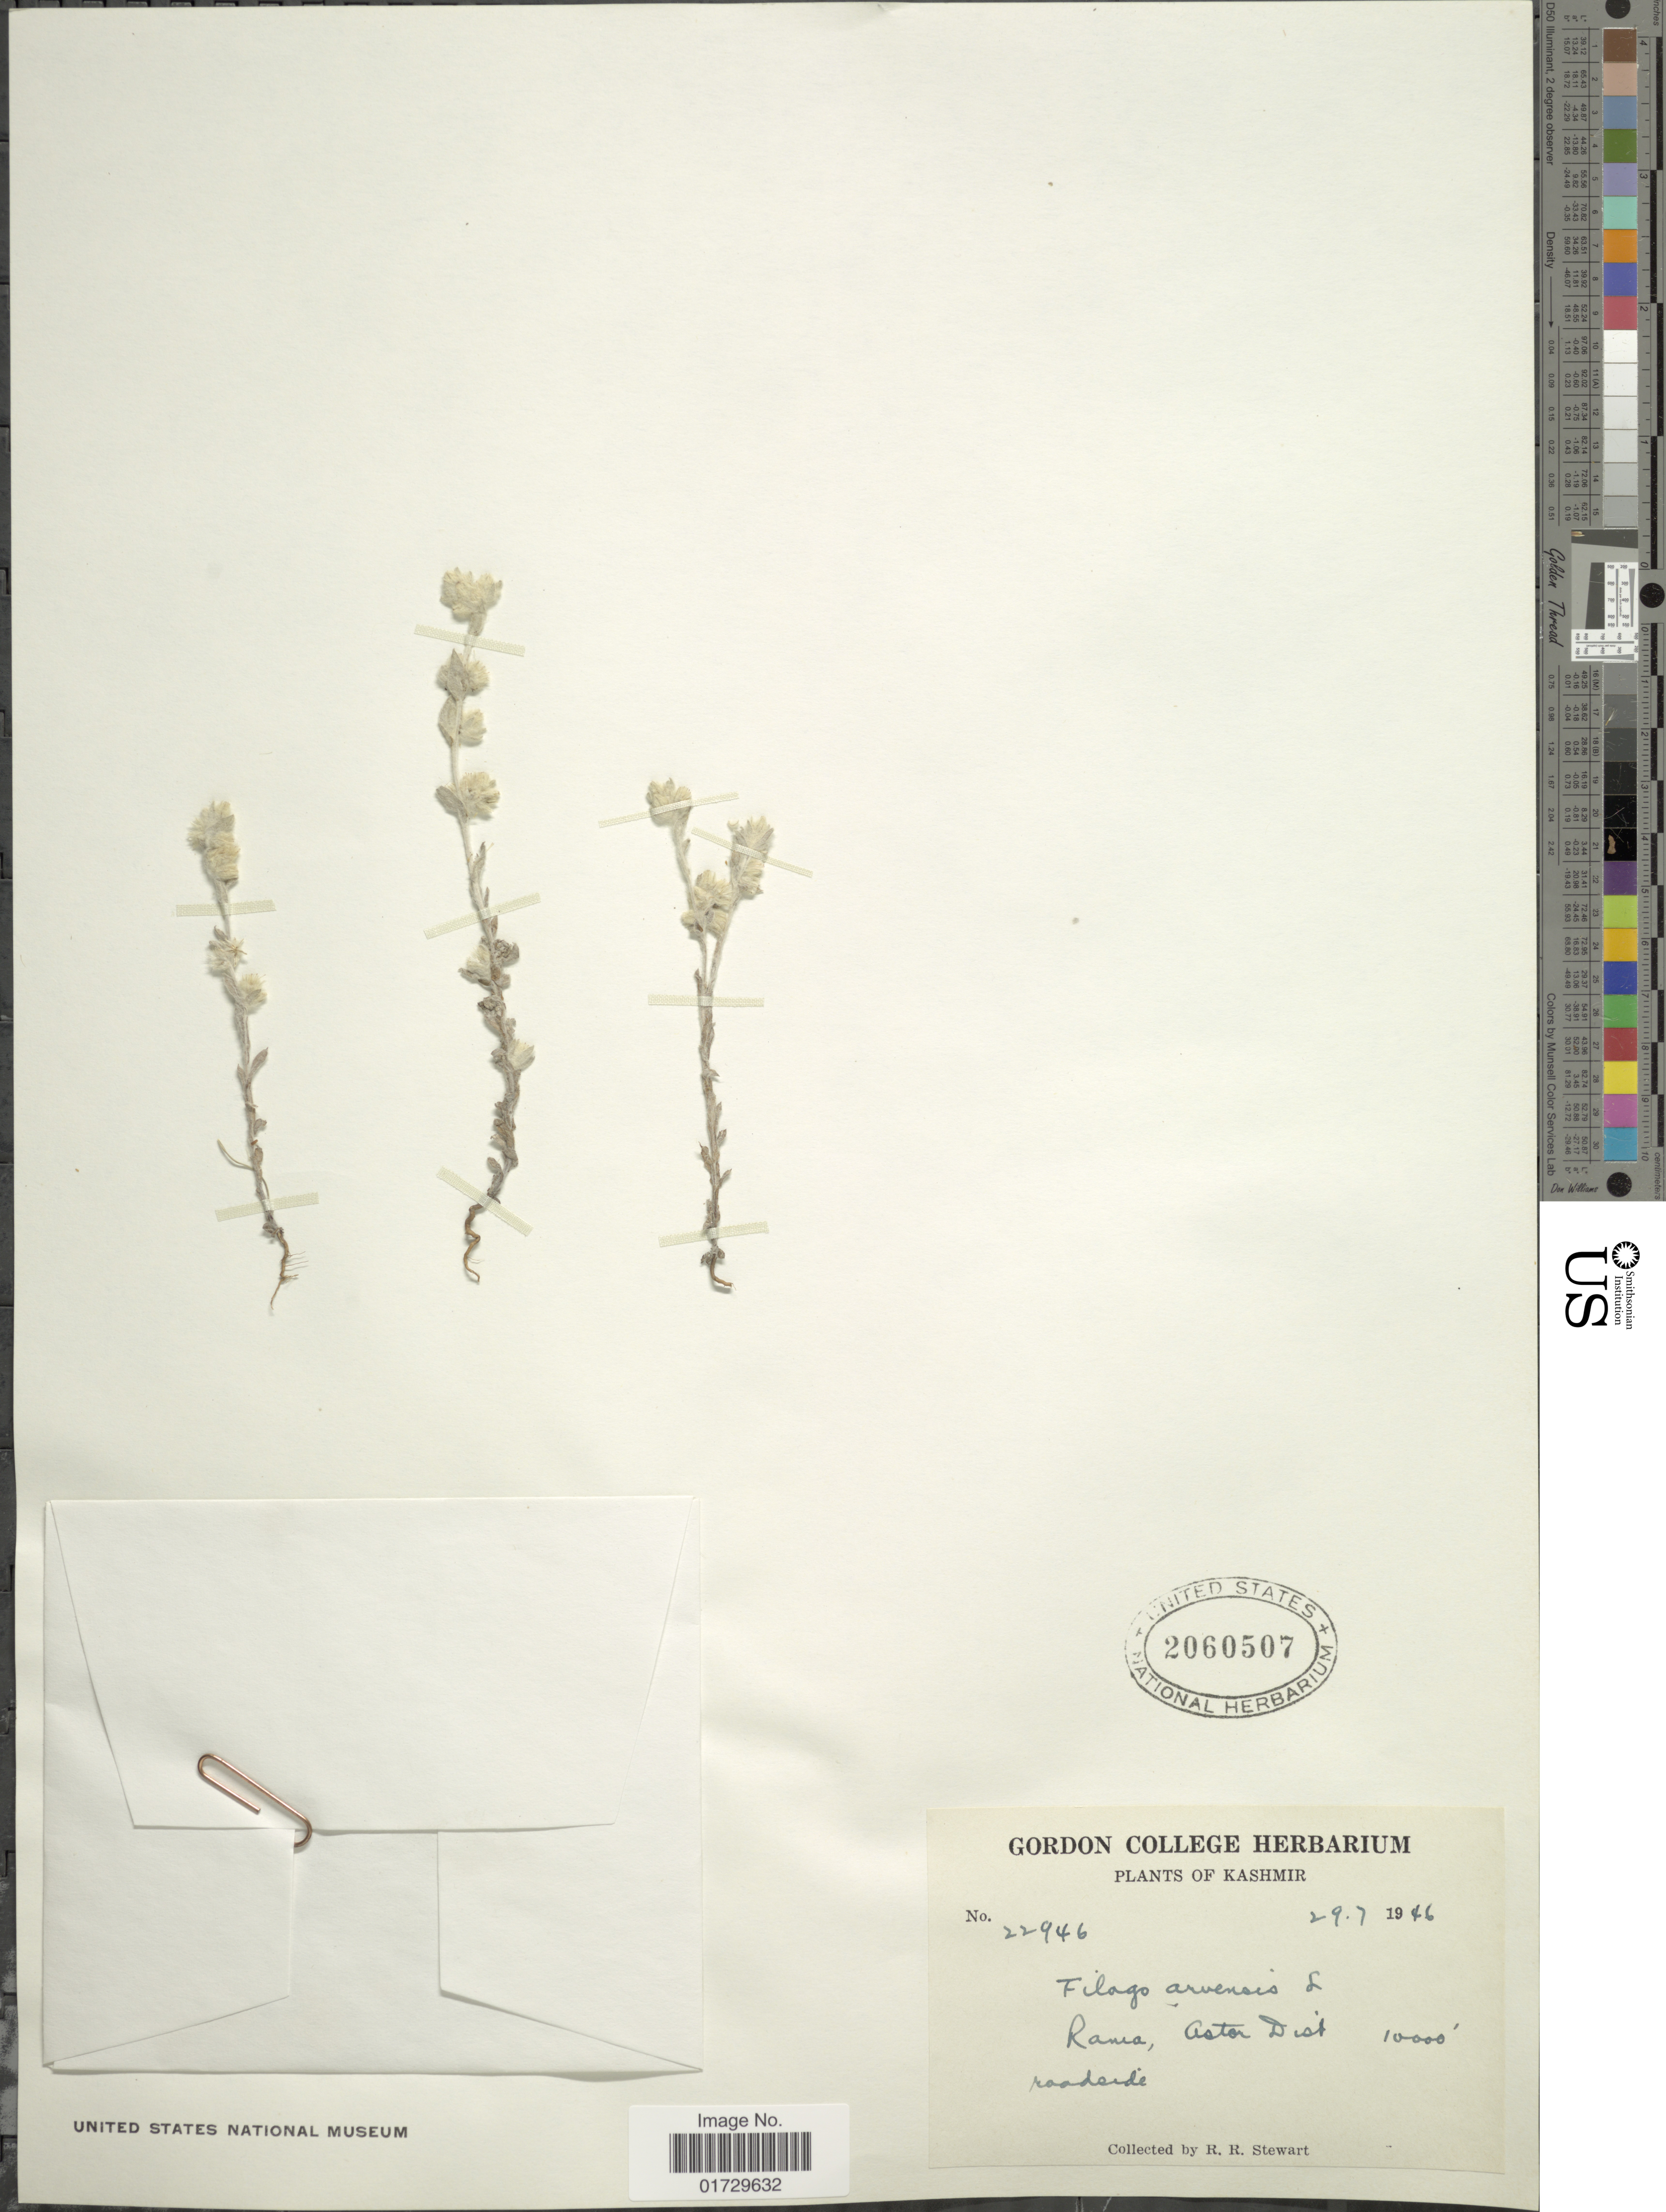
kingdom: Plantae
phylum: Tracheophyta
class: Magnoliopsida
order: Asterales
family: Asteraceae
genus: Filago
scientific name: Filago arvensis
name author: L.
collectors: R. R. Stewart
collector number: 22946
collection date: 1946-07-29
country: India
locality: Kashmir, Rania, Astor Dist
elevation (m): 3048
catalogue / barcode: US 2060507